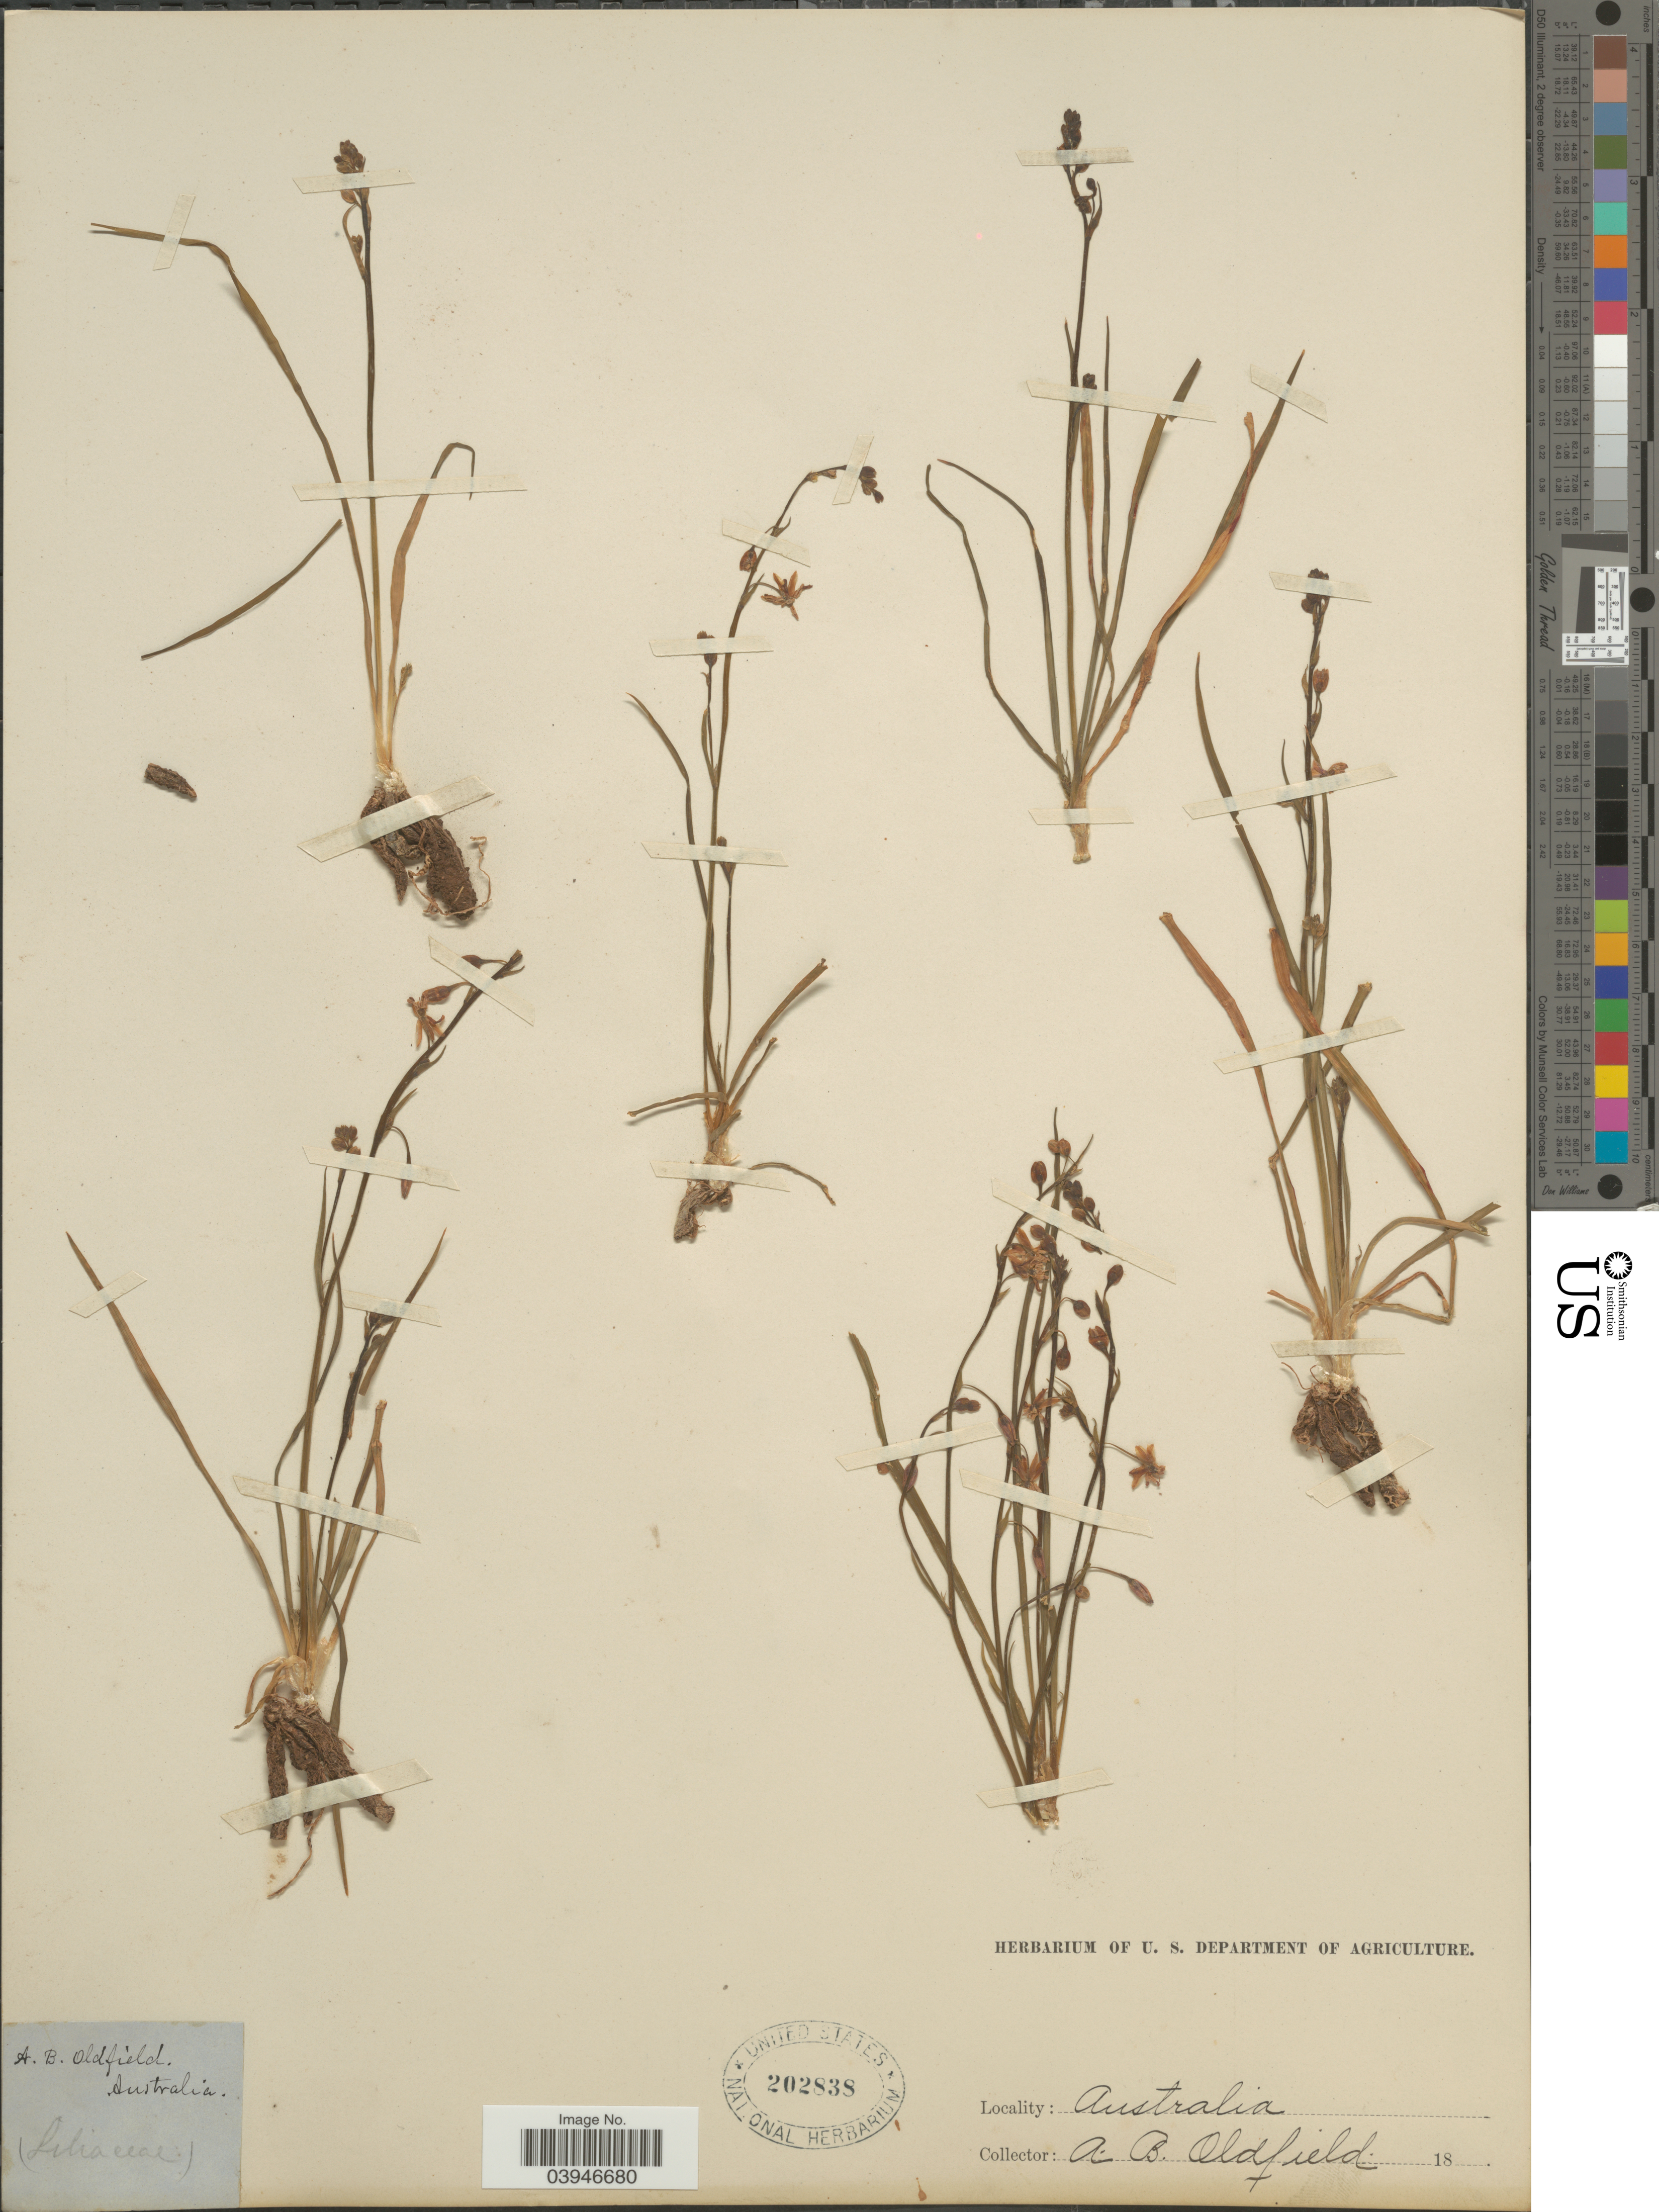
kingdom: Plantae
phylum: Tracheophyta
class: Liliopsida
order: Liliales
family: Liliaceae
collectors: A. Oldfield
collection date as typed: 18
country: Australia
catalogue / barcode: US 202838